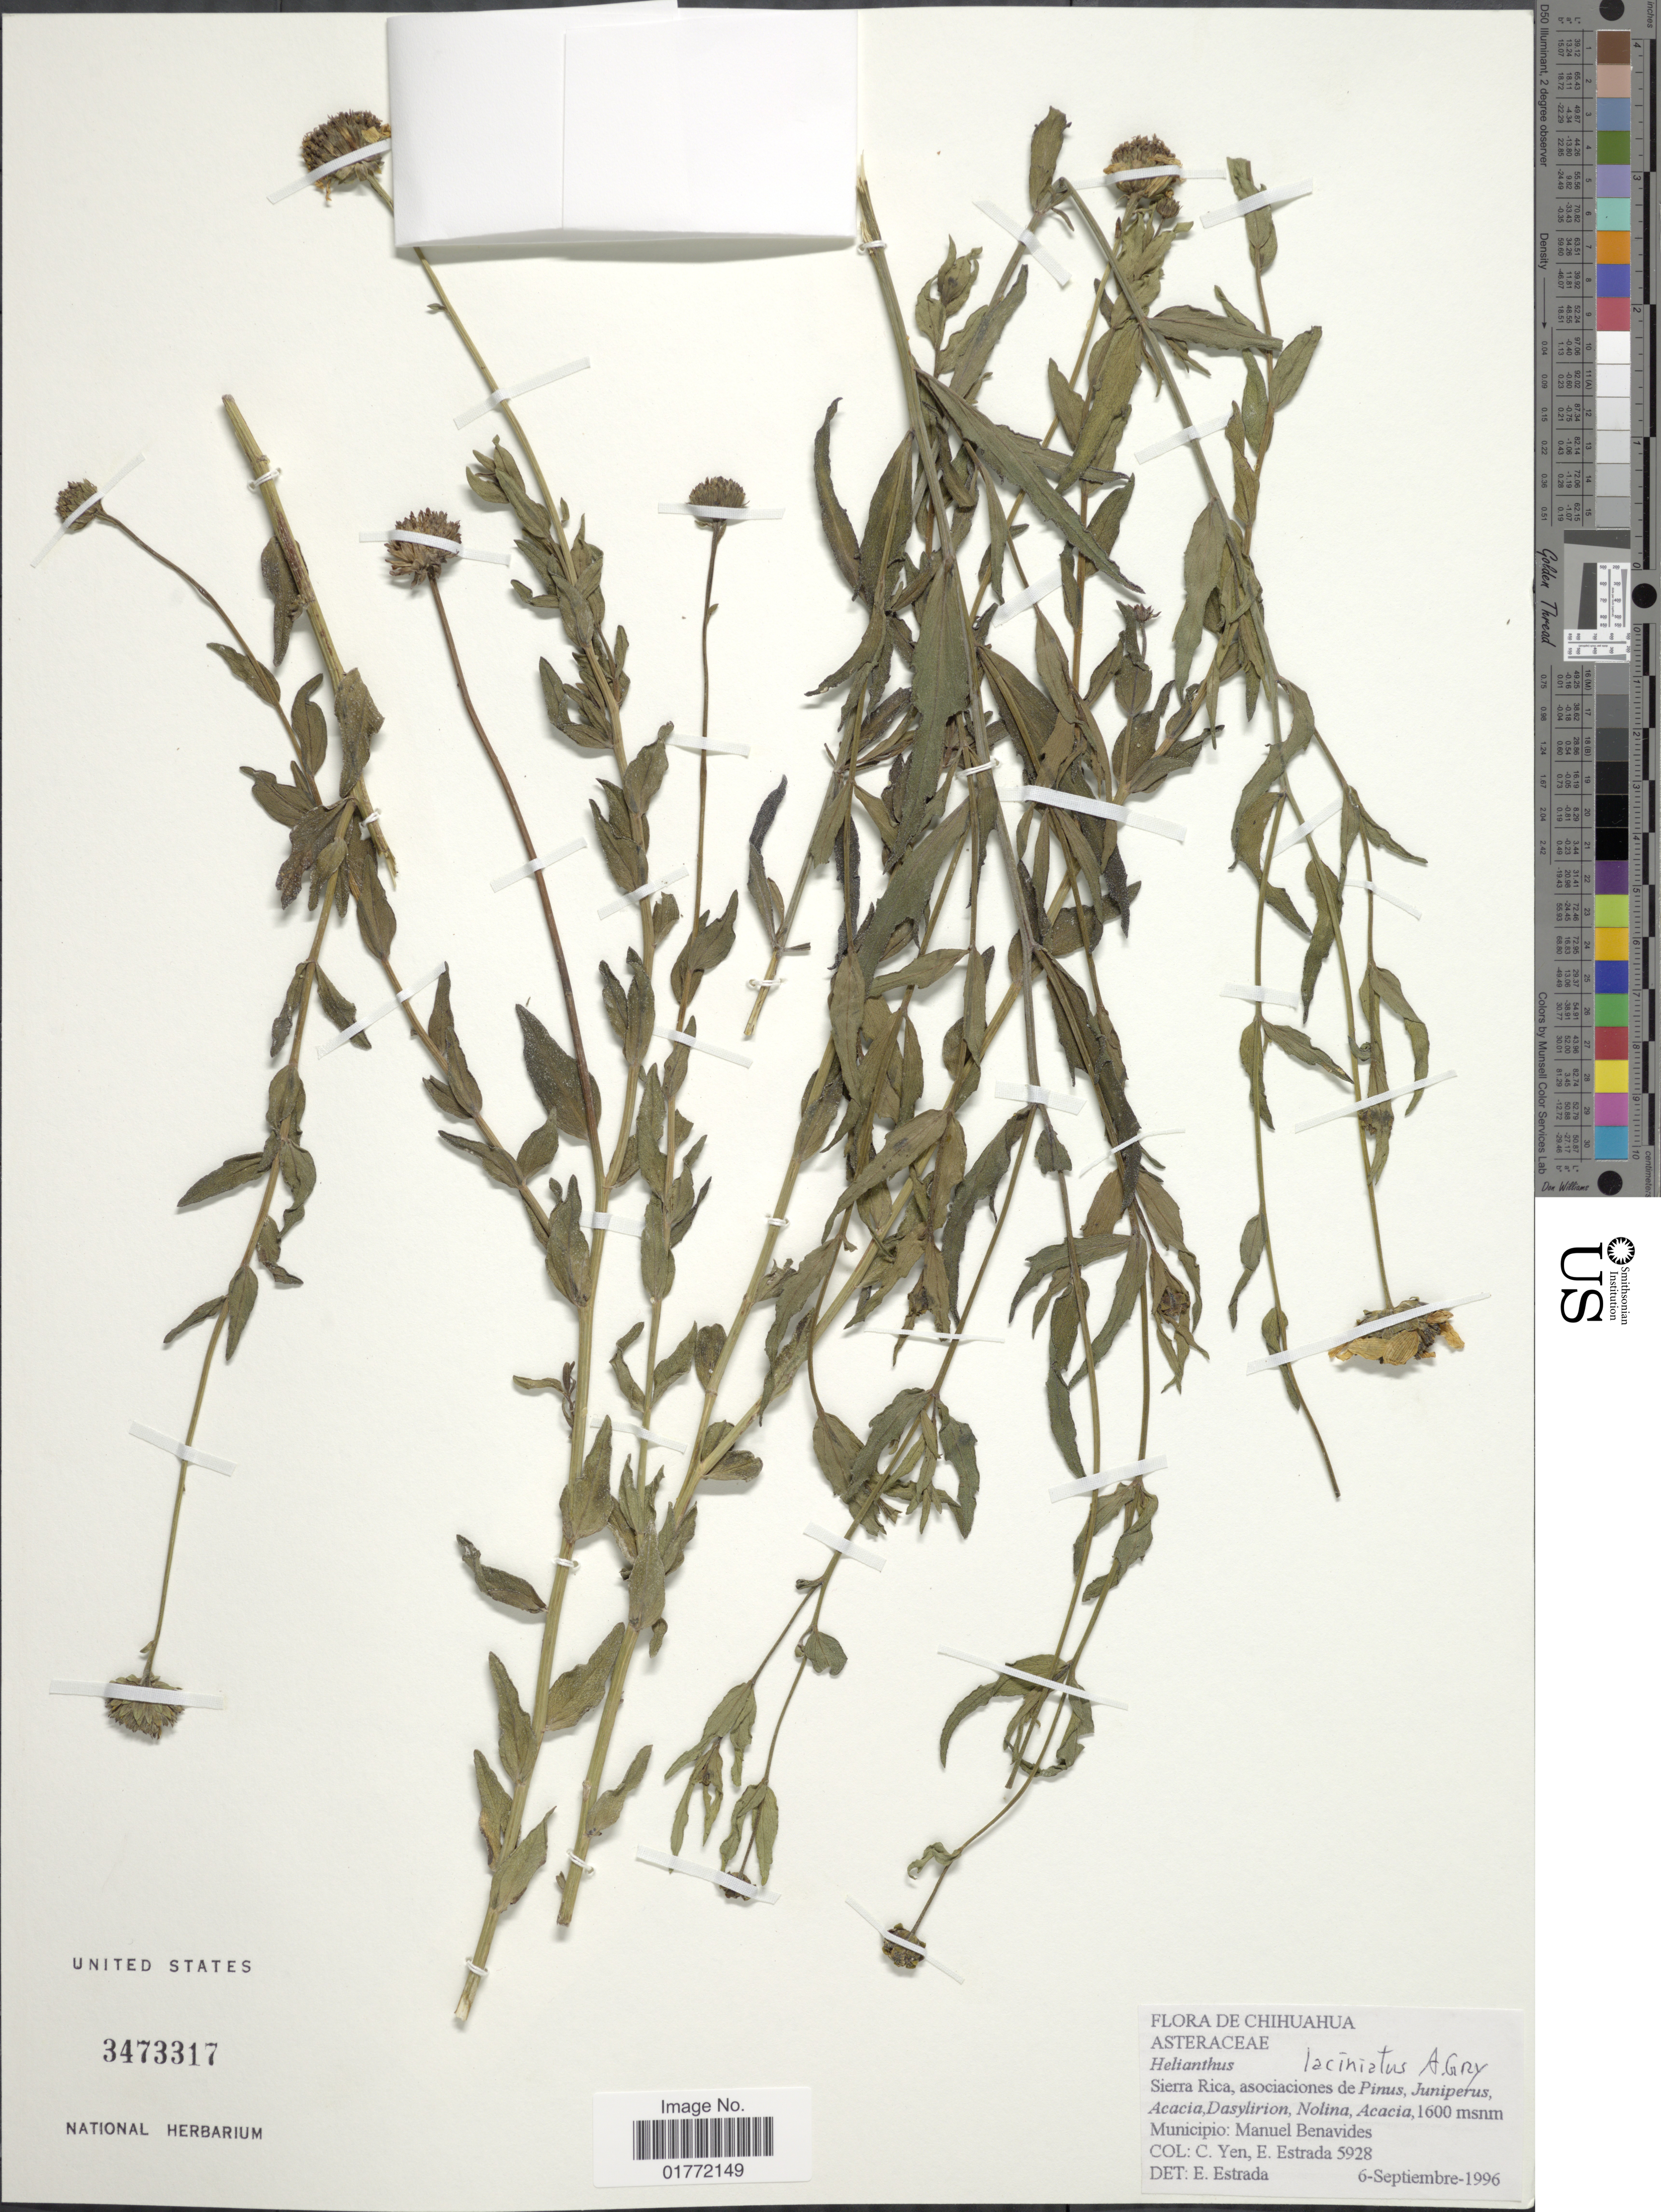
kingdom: Plantae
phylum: Tracheophyta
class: Magnoliopsida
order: Asterales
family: Asteraceae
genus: Helianthus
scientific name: Helianthus laciniatus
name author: A. Gray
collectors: C. Yen & E. Estrada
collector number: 5928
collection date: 1996-09-06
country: Mexico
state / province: Chihuahua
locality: Sierra Rica, Municipio: Manuel Benavides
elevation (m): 1600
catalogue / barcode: US 3473317